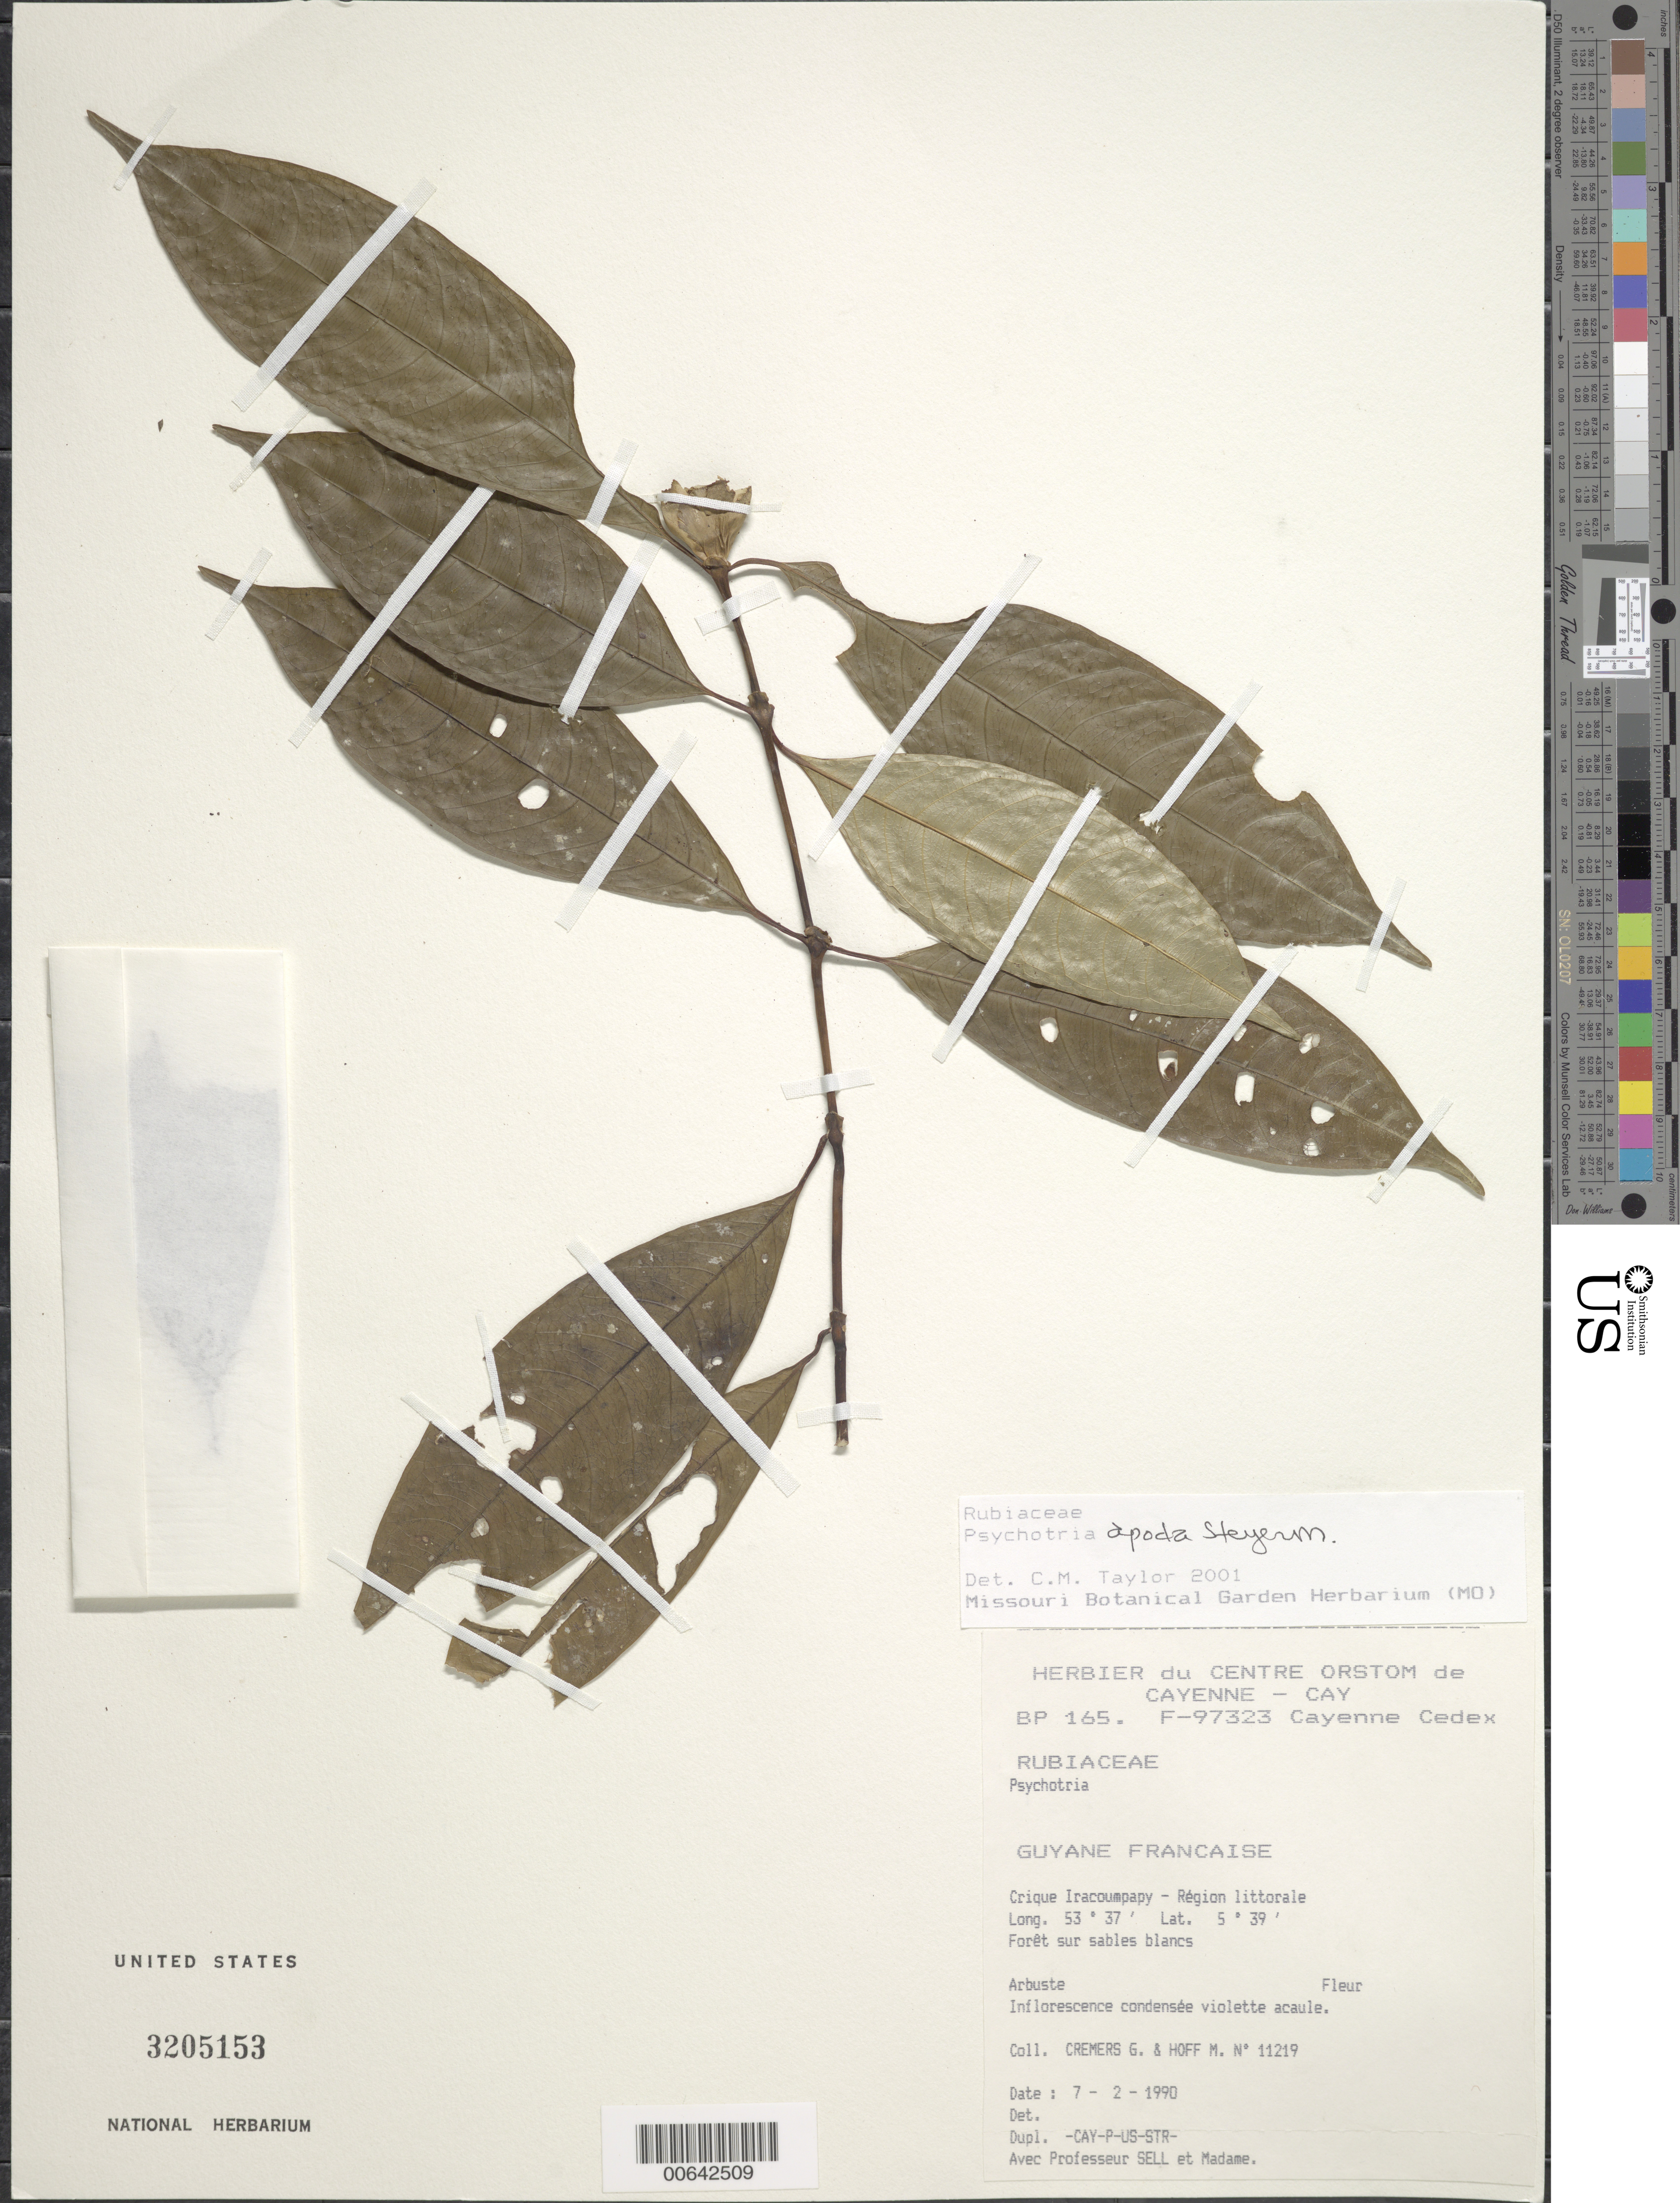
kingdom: Plantae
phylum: Tracheophyta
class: Magnoliopsida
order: Gentianales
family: Rubiaceae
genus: Palicourea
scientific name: Palicourea apoda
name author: (Steyerm.) Delprete & J.H. Kirkbr.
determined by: Kirkbride, J. H., Jr.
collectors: G. Cremers & M. Hoff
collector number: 11219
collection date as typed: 7-Feb-90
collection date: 1990-02-07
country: French Guiana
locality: Crique Iracoumpapy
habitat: Forest on white sand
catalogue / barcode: US 3205153